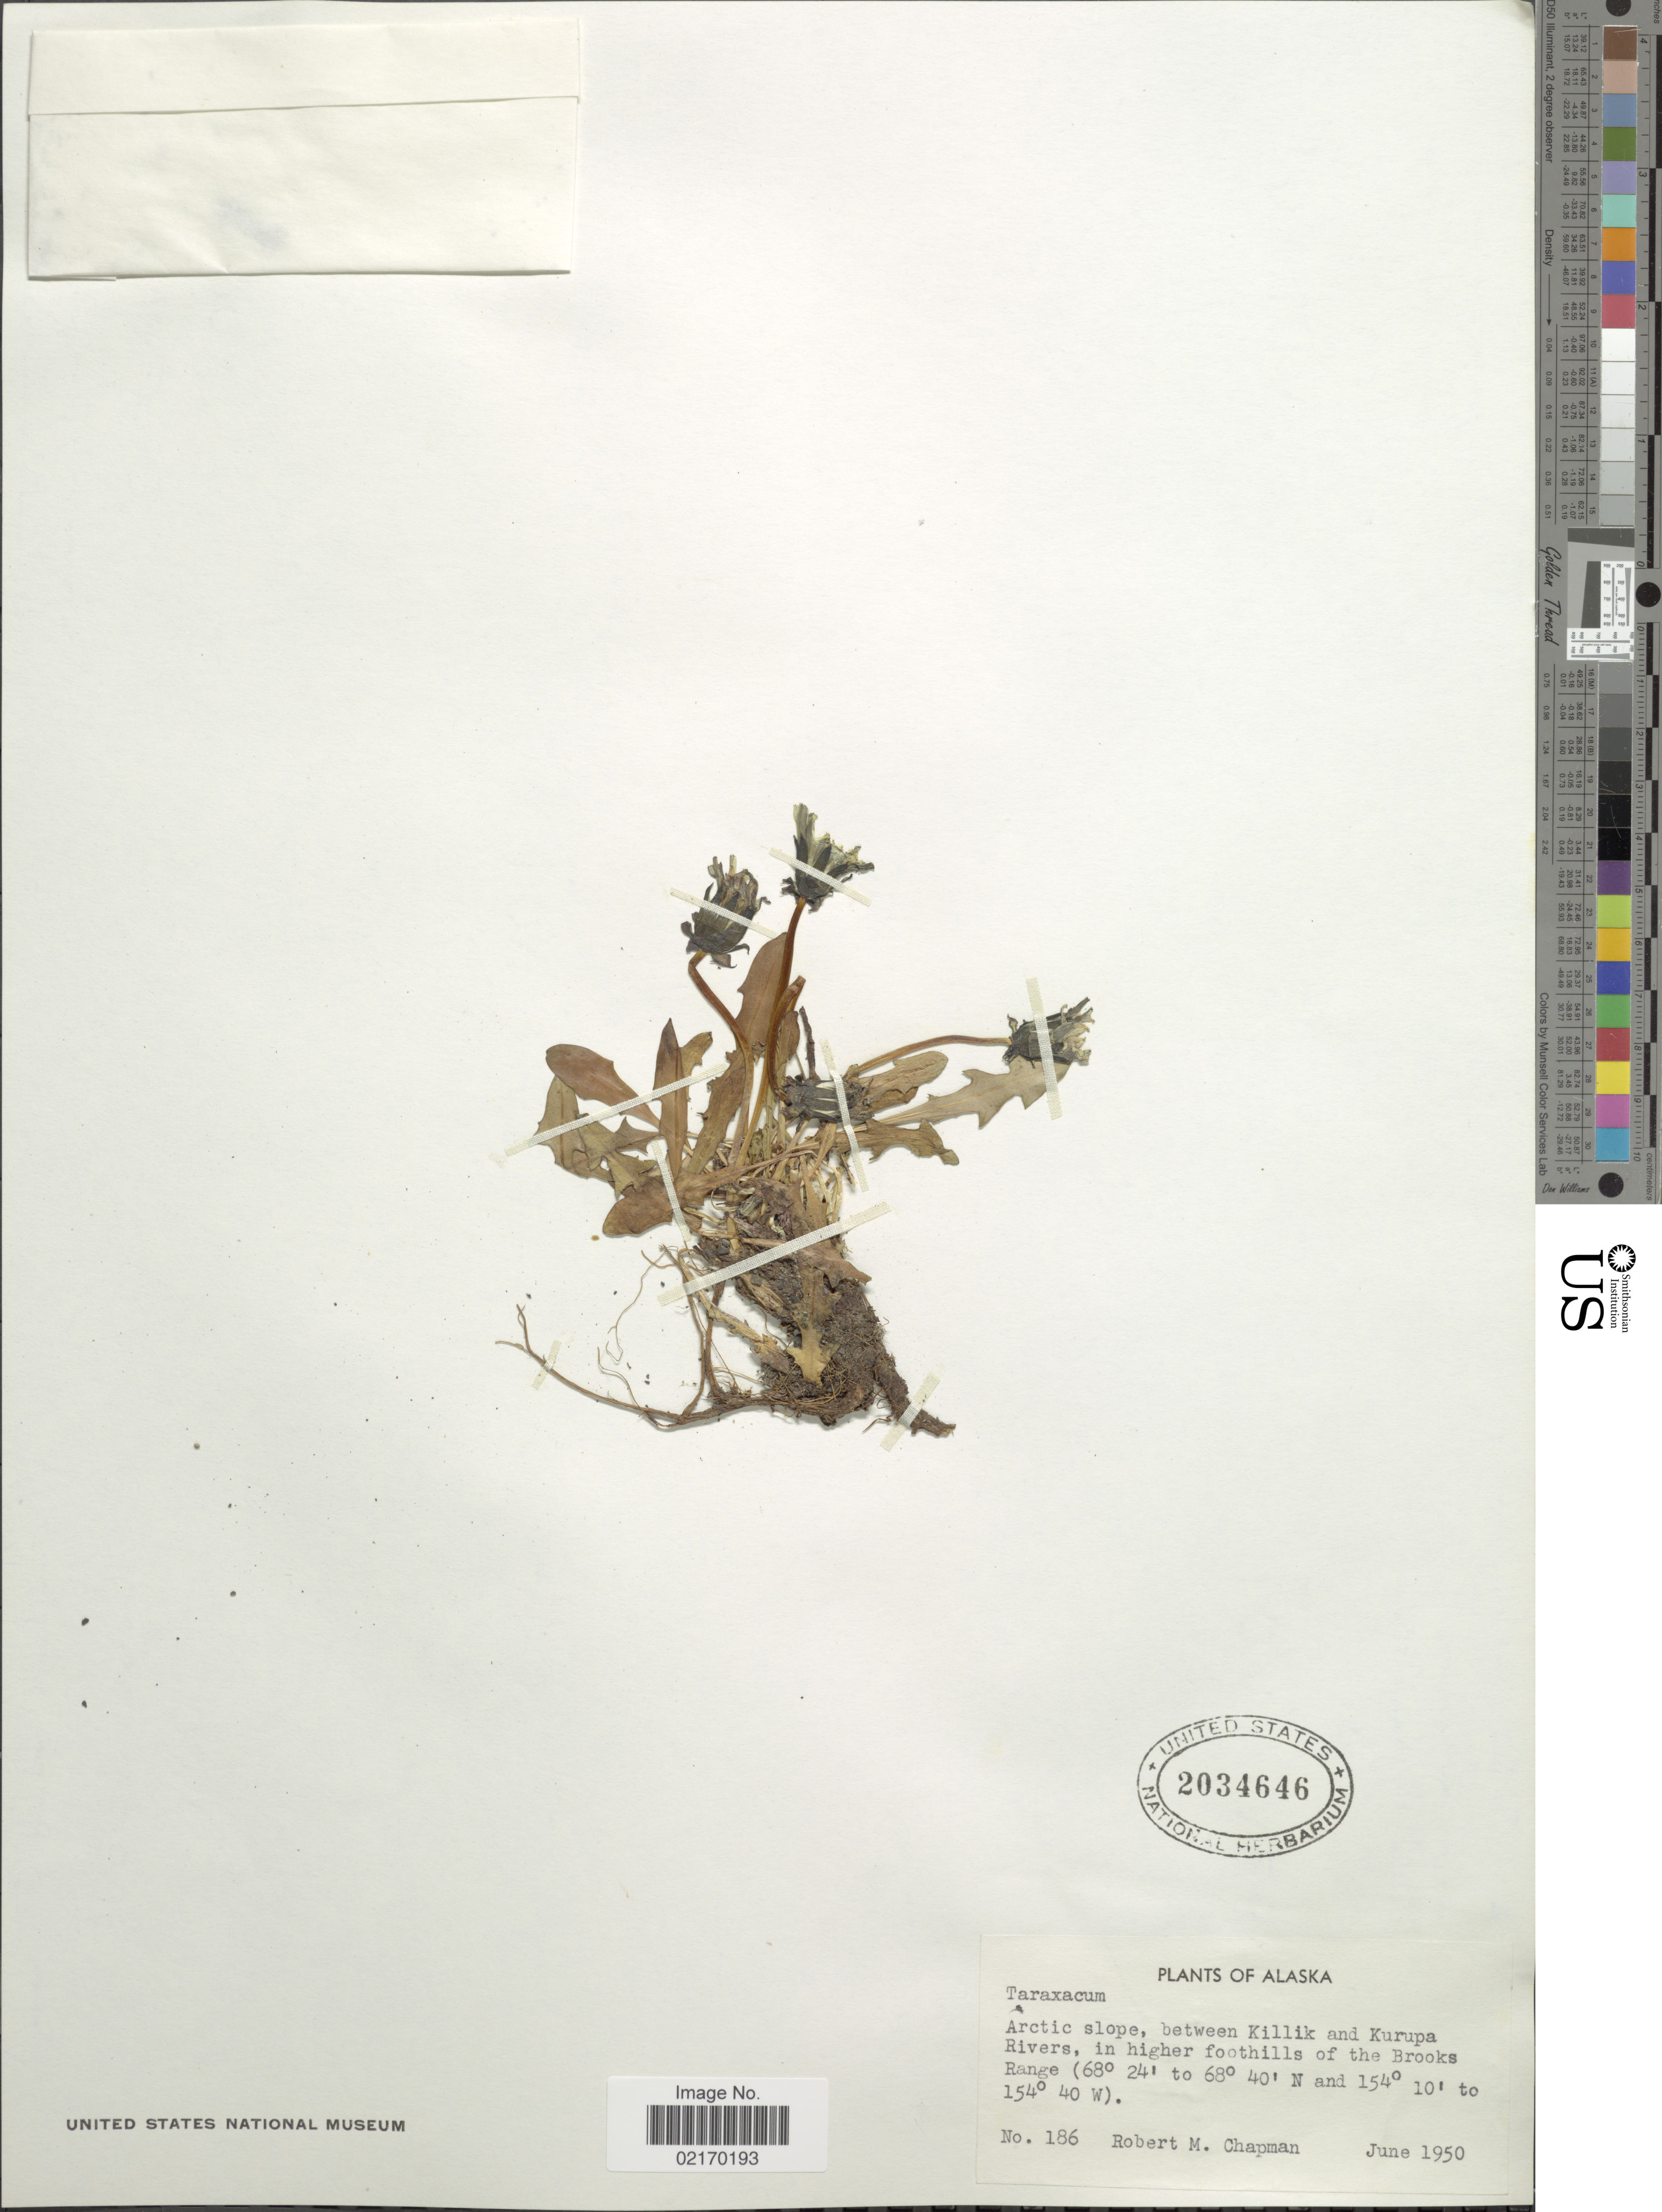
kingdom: Plantae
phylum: Tracheophyta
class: Magnoliopsida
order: Asterales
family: Asteraceae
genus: Taraxacum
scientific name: Taraxacum sp.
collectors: R. M. Chapman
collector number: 186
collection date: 1950-06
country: United States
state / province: Alaska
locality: Arctic slope, between Killik and Kurupa Rivers, in higher foothills of the Brooks Range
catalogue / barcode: US 2034646